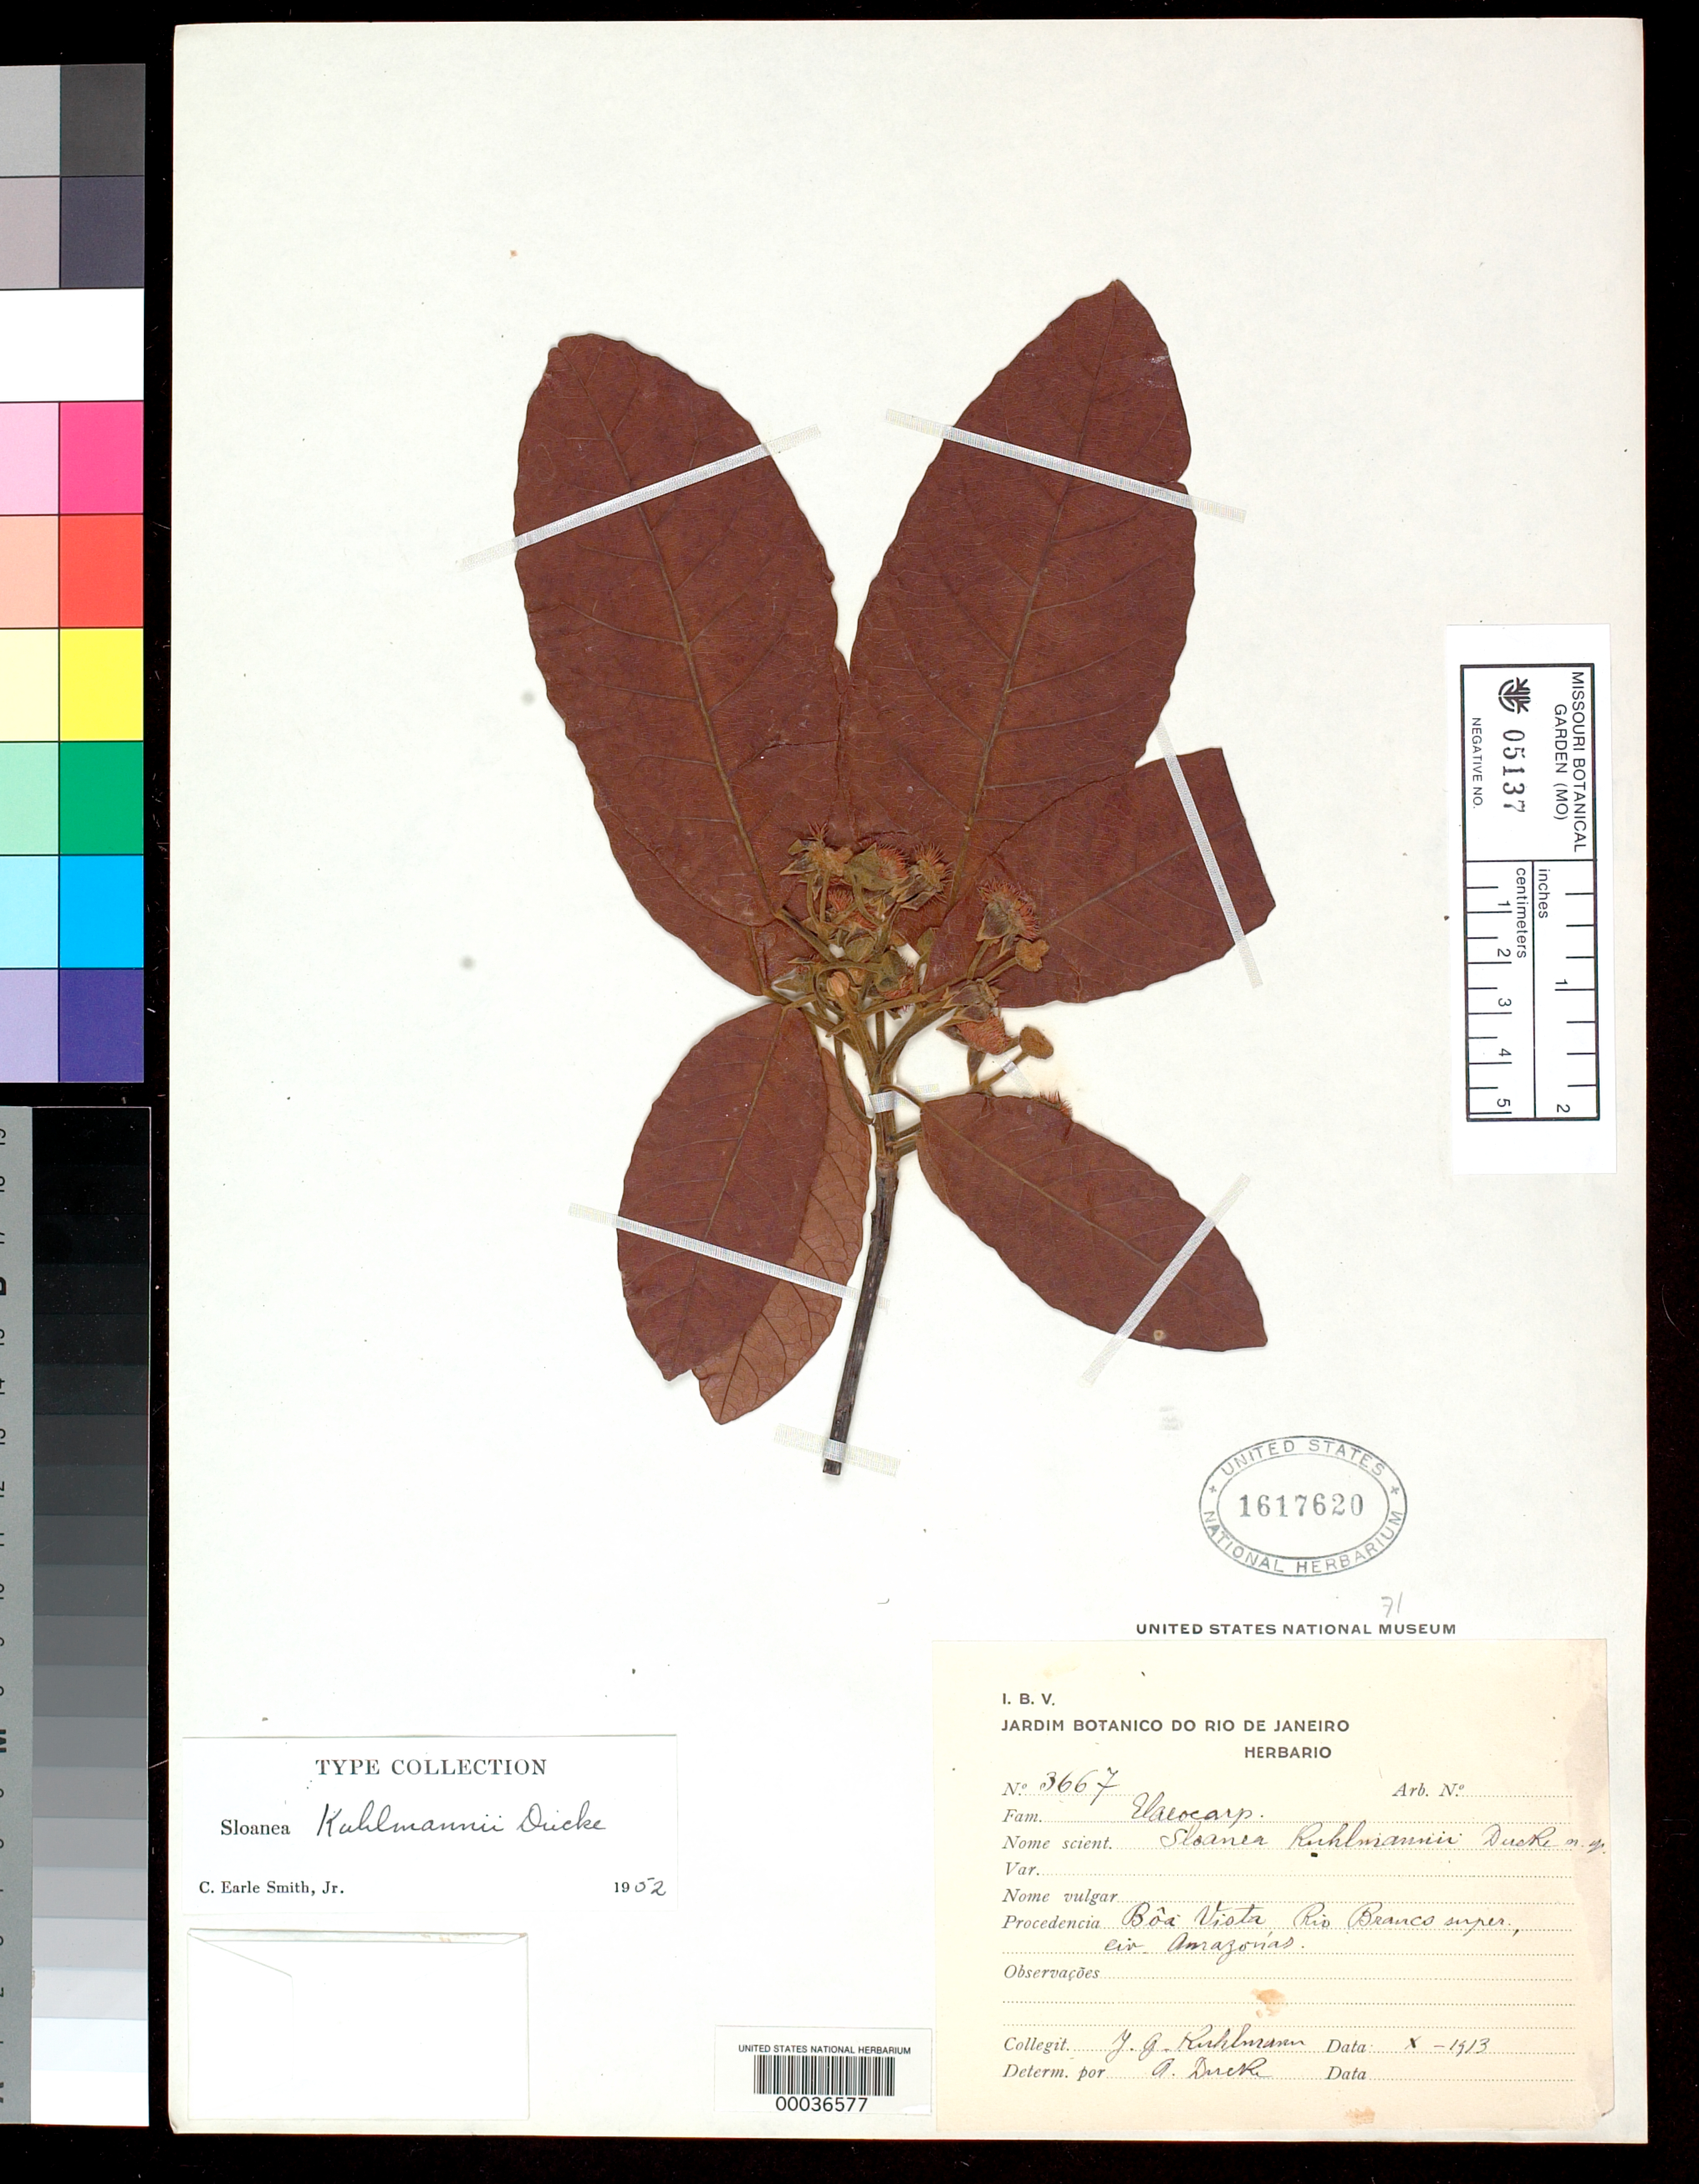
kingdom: Plantae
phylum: Tracheophyta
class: Magnoliopsida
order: Oxalidales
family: Elaeocarpaceae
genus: Sloanea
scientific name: Sloanea kuhlmannii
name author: Ducke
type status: Isotype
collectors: J. G. Kuhlmann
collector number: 3667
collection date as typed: Oct 1913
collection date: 1913-10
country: Brazil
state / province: Amazonas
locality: Boa Vista, Rio Branco.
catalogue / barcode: US 1617620